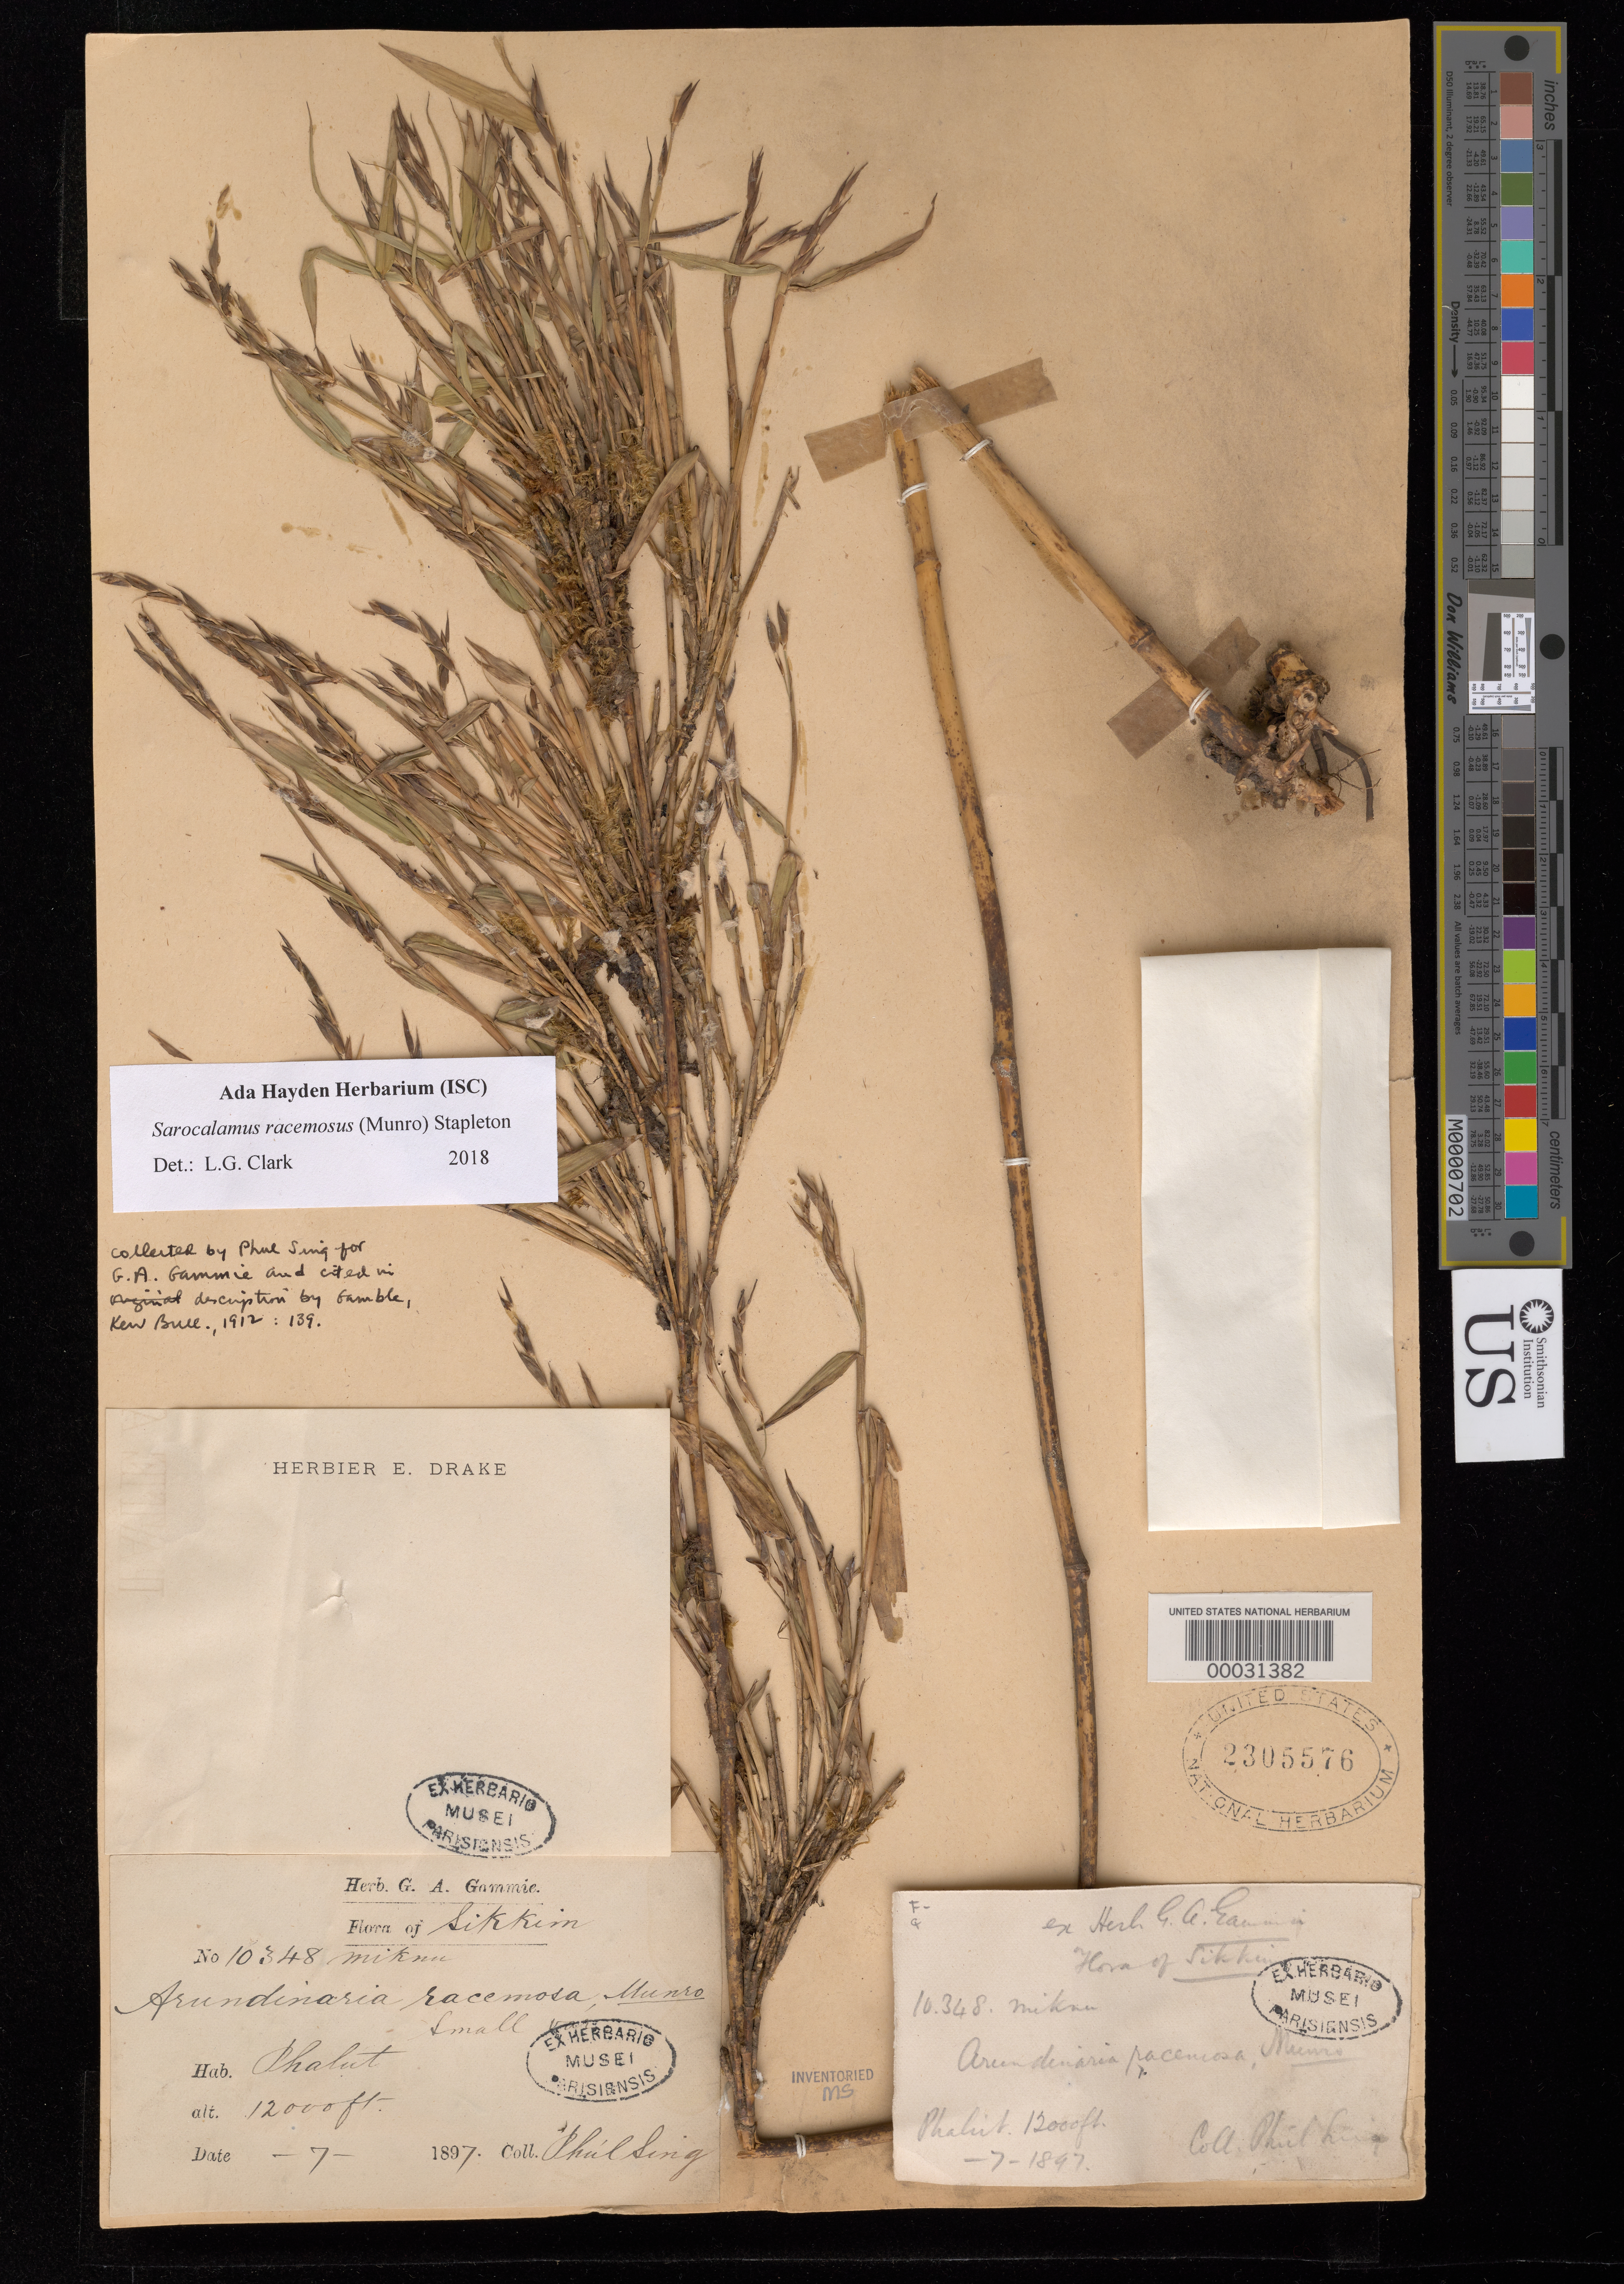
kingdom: Plantae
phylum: Tracheophyta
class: Liliopsida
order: Poales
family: Poaceae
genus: Sarocalamus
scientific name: Sarocalamus racemosus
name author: (Munro) Stapleton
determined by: Clark, L. G.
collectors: P. Sing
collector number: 10348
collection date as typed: Jul 1897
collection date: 1897-07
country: India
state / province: Sikkim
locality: Phalut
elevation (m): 3658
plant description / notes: Cited 1912, by Gamble in Kew Bull., 1912: 139.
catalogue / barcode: US 2305576